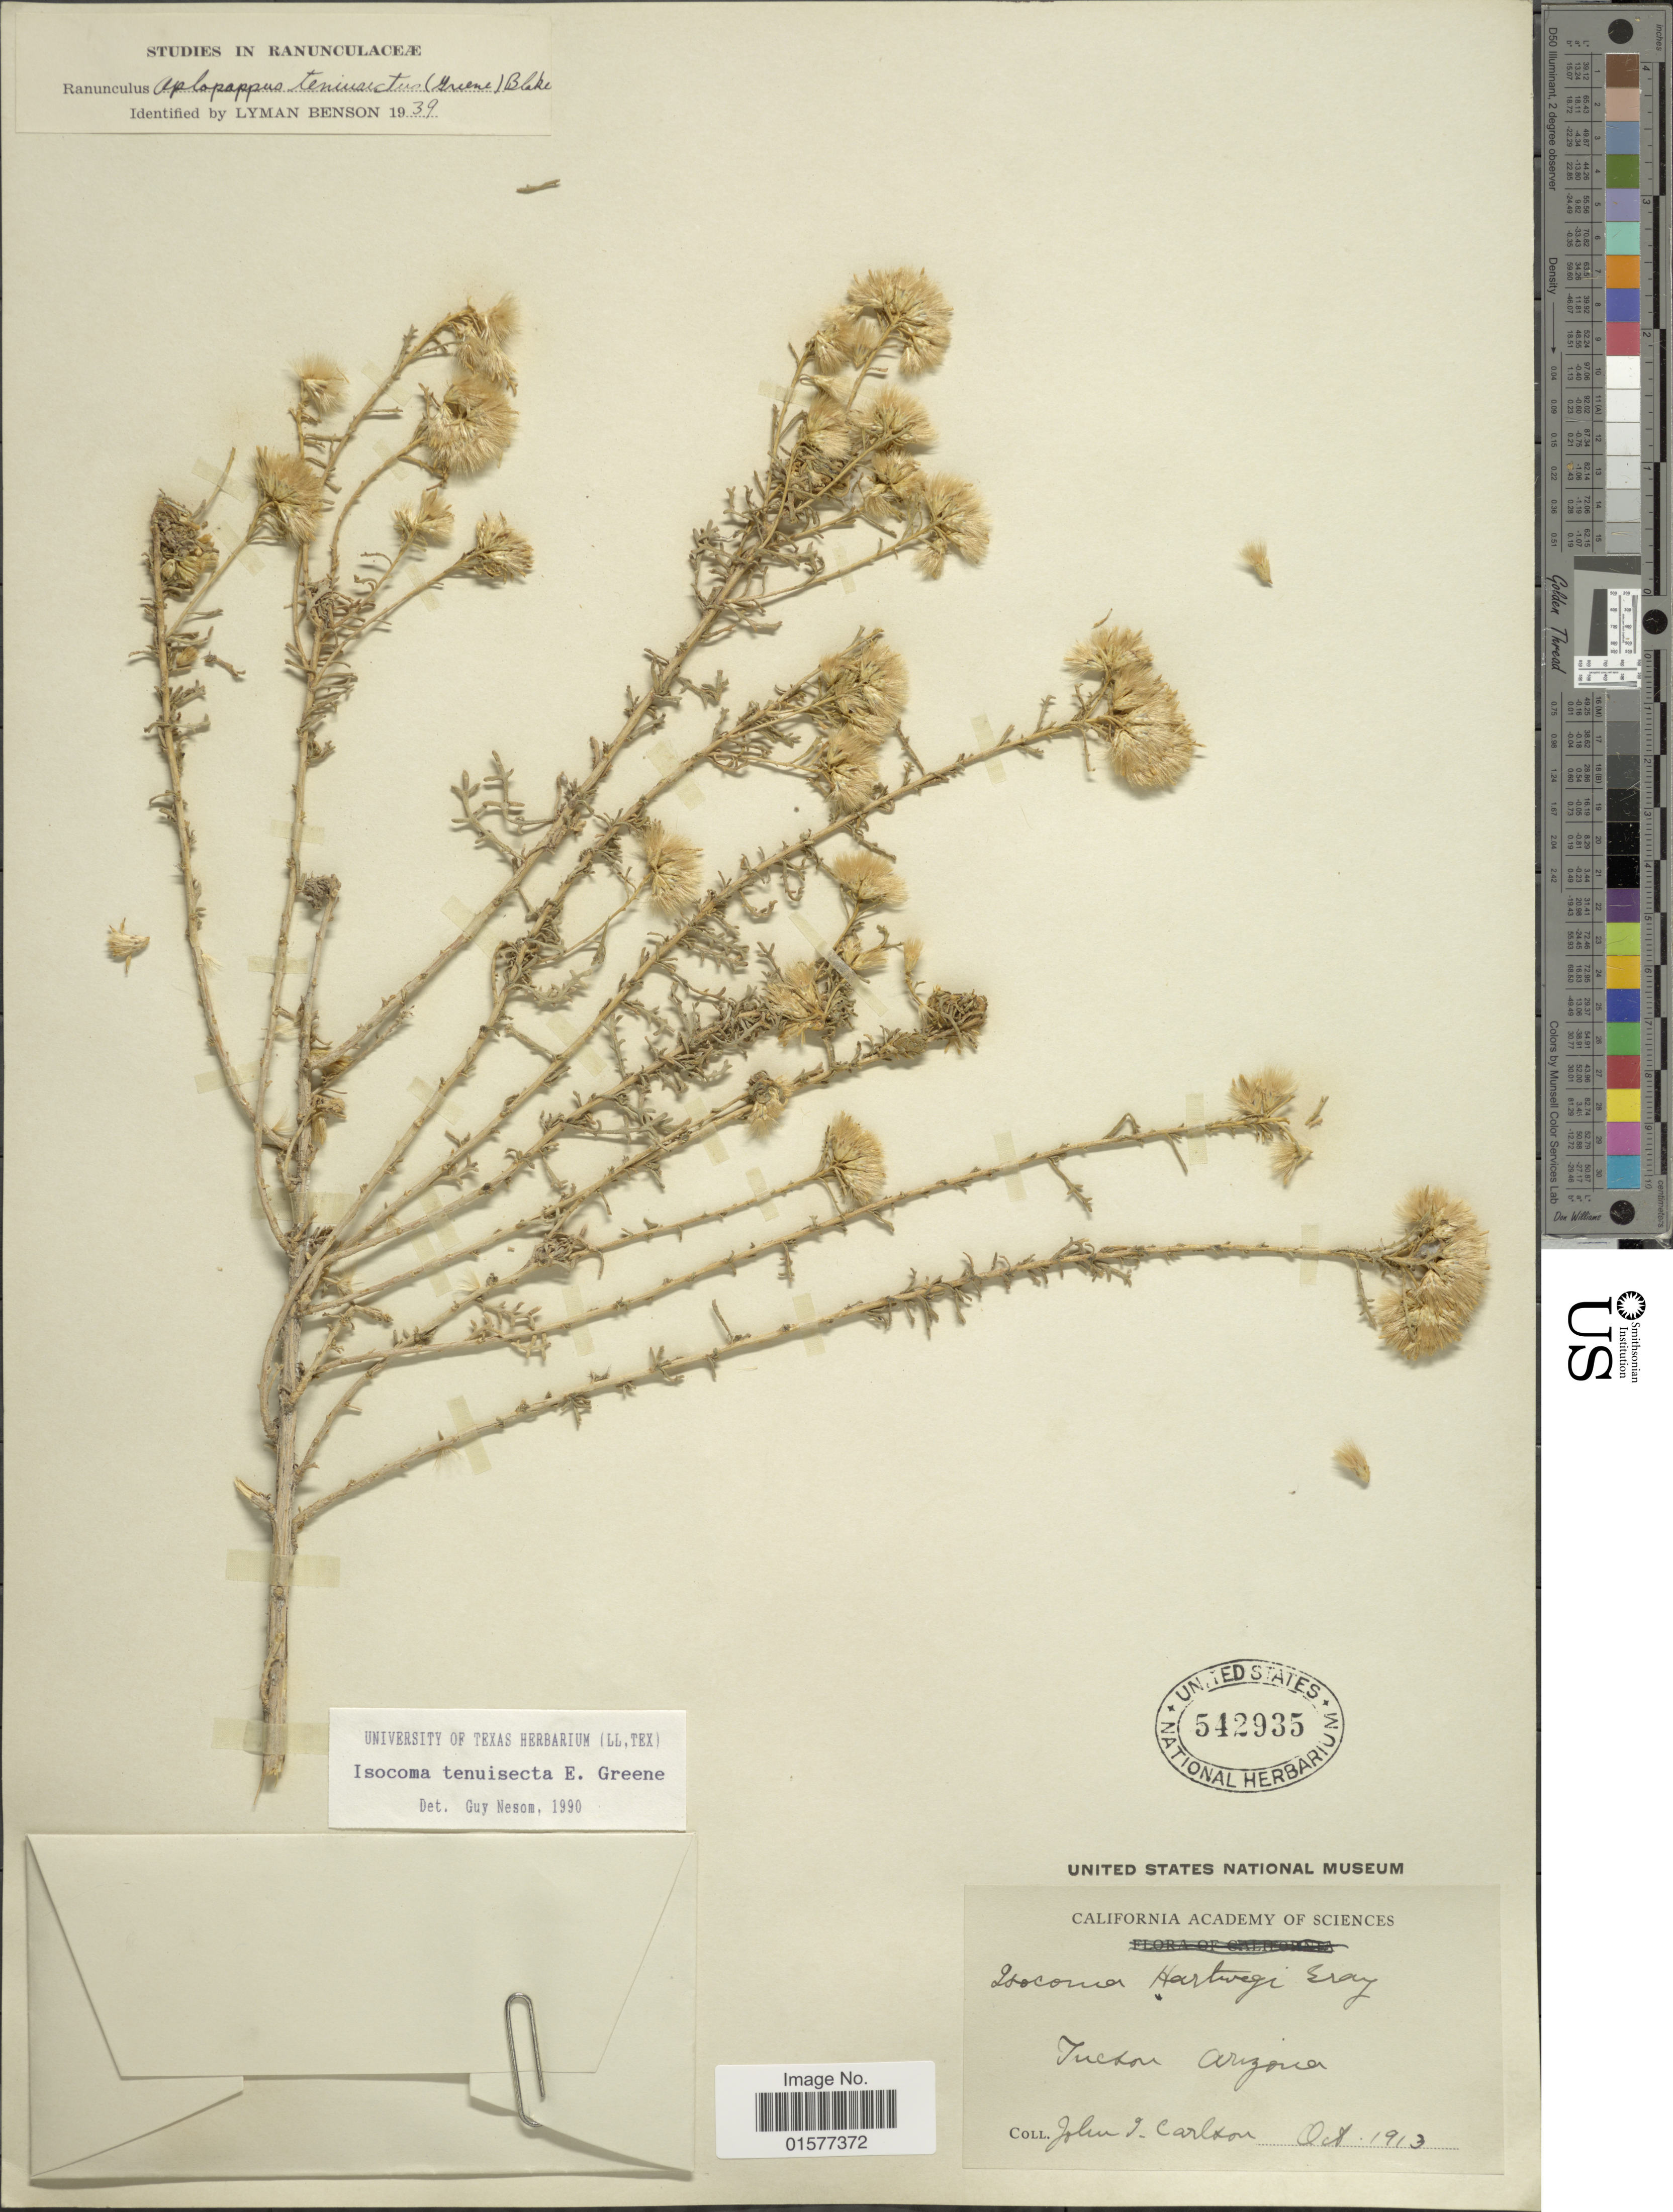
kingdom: Plantae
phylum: Tracheophyta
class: Magnoliopsida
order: Asterales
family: Asteraceae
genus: Isocoma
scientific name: Isocoma tenuisecta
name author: Greene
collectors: J. Carlson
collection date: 1913-10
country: United States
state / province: Arizona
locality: Tucson Arizona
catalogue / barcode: US 542935